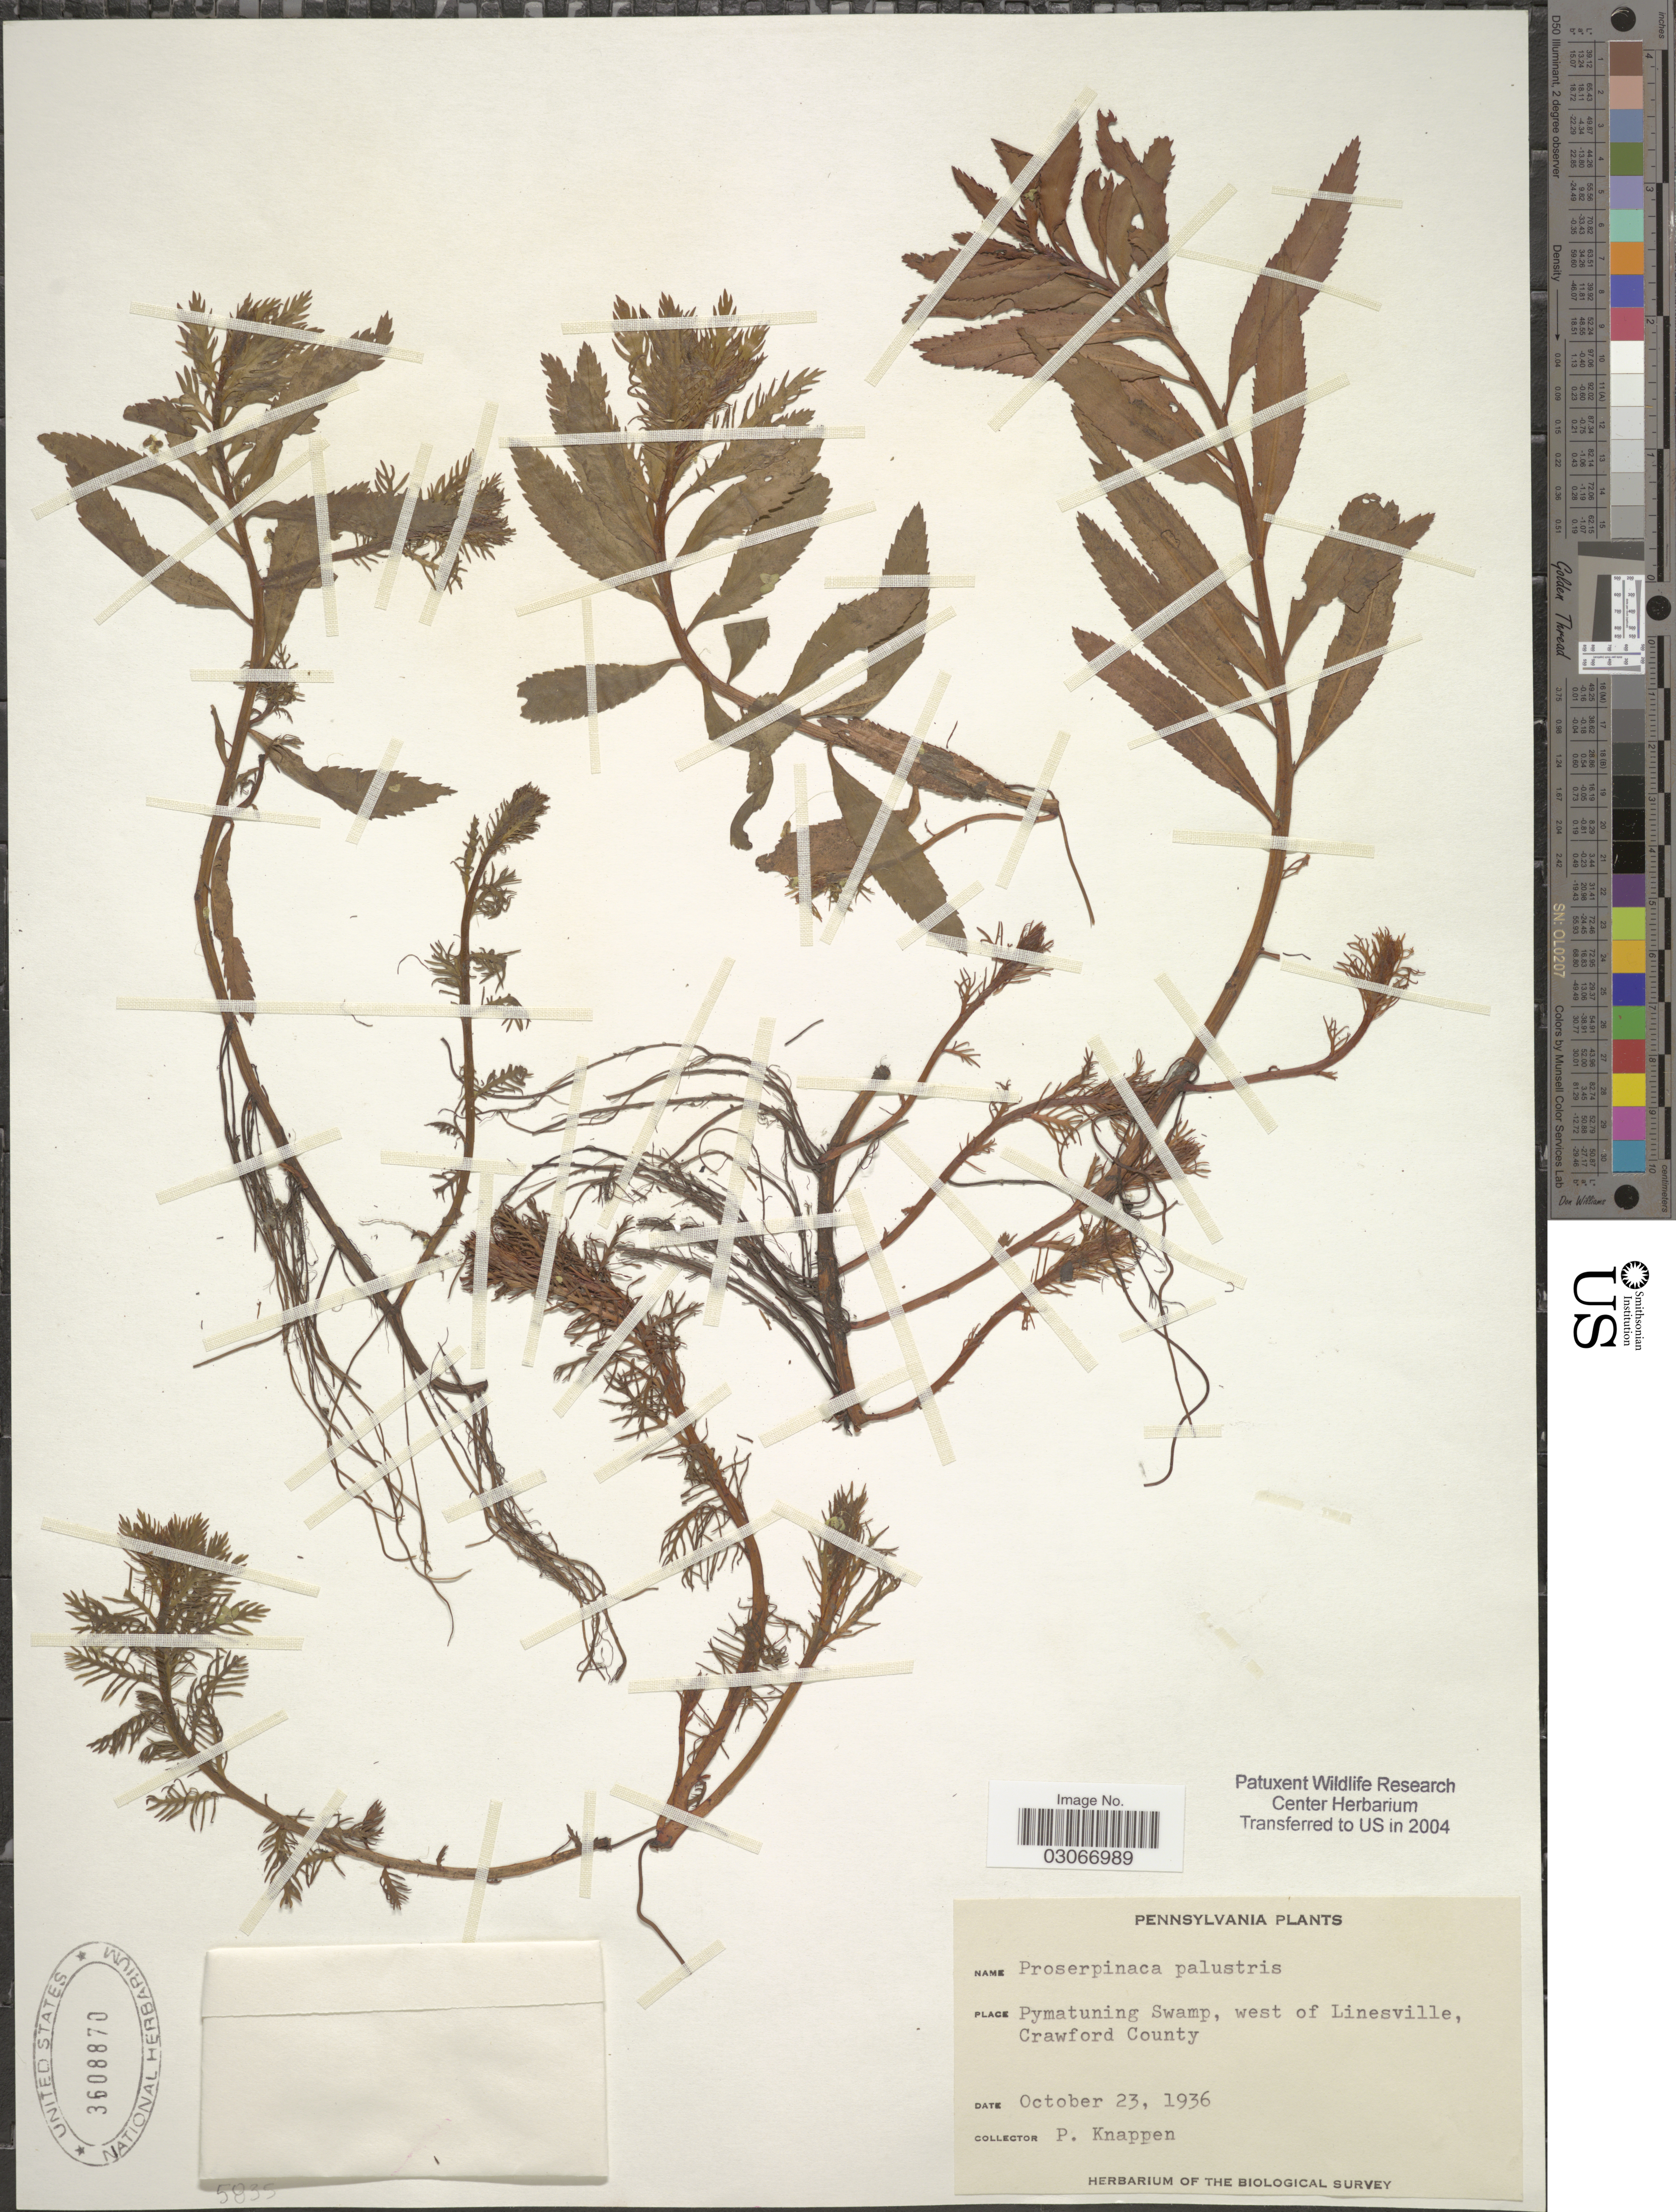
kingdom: Plantae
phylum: Tracheophyta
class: Magnoliopsida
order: Saxifragales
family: Haloragaceae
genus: Proserpinaca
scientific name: Proserpinaca palustris var. crebra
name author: Fernald & Griscom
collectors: P. Knappen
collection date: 1936-10-23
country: United States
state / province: Pennsylvania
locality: Pymatuning Swamp, west of Linesville, Crawford County.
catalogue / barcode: US 3608870